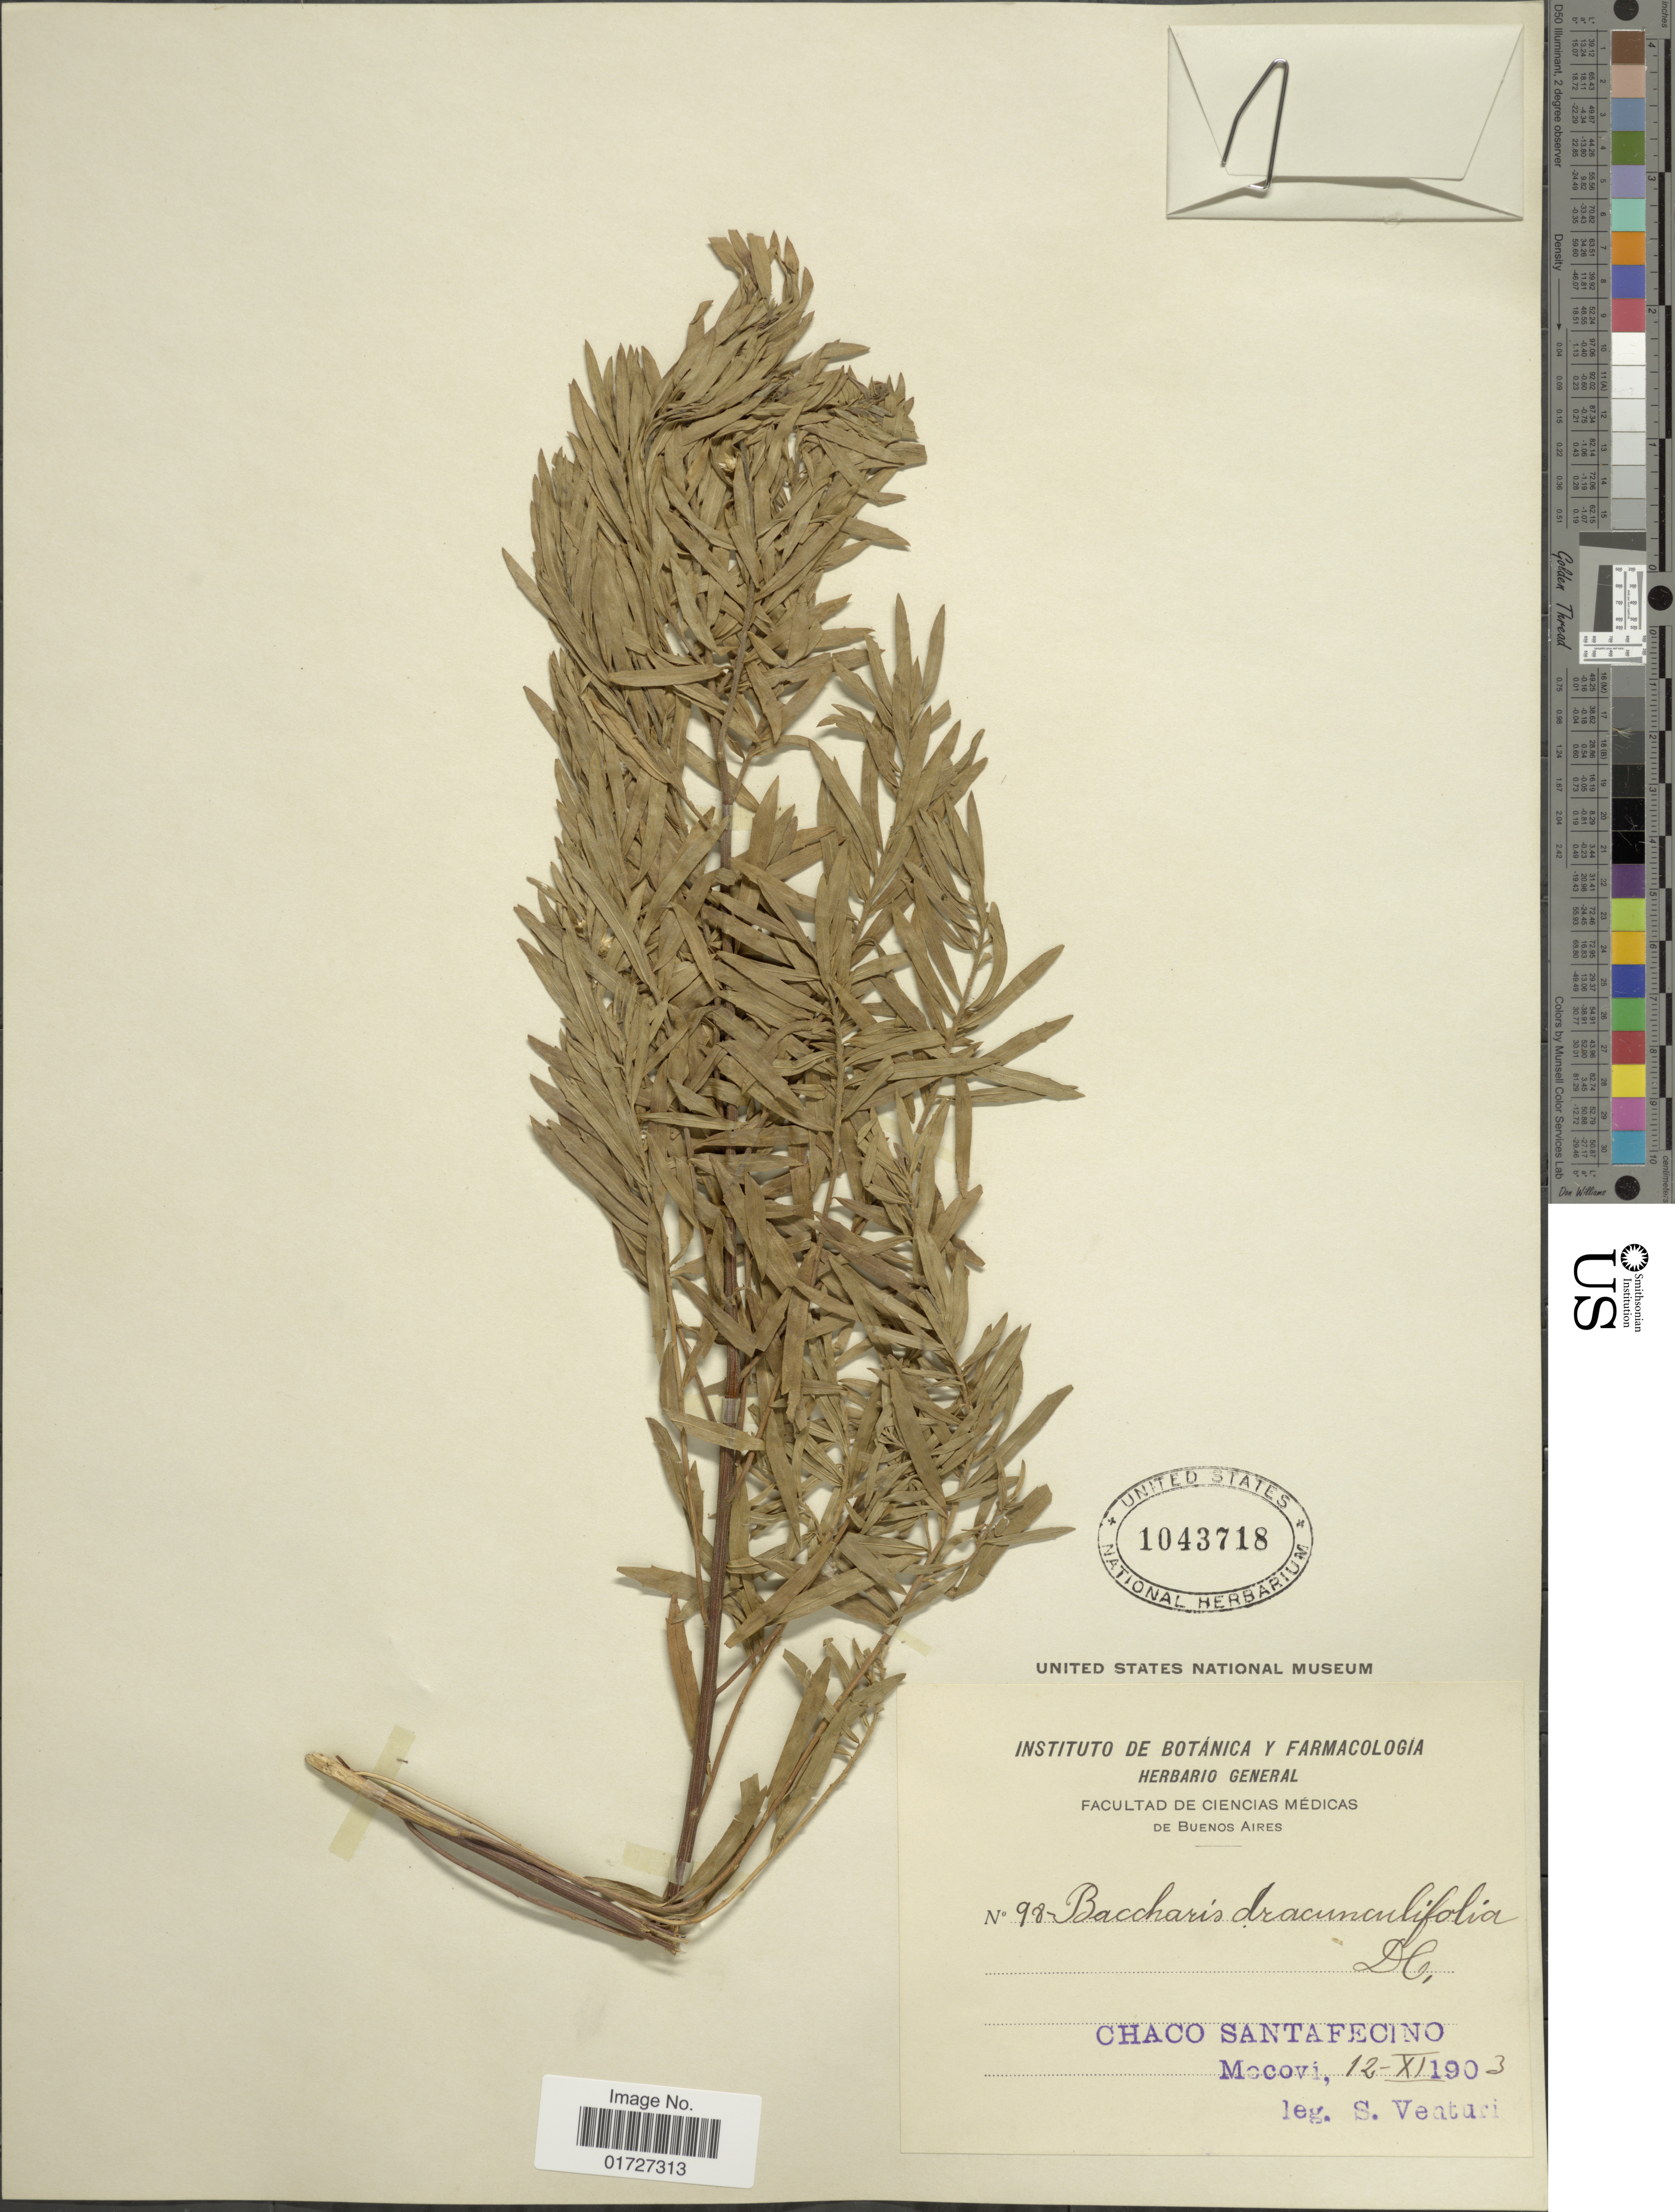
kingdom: Plantae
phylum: Tracheophyta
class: Magnoliopsida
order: Asterales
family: Asteraceae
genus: Baccharis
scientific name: Baccharis dracunculifolia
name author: DC.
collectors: S. Venturi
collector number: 98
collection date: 1903-11-12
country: Argentina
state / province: Chaco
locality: Chaco Santa Fecino, Mocovi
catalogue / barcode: US 1043718